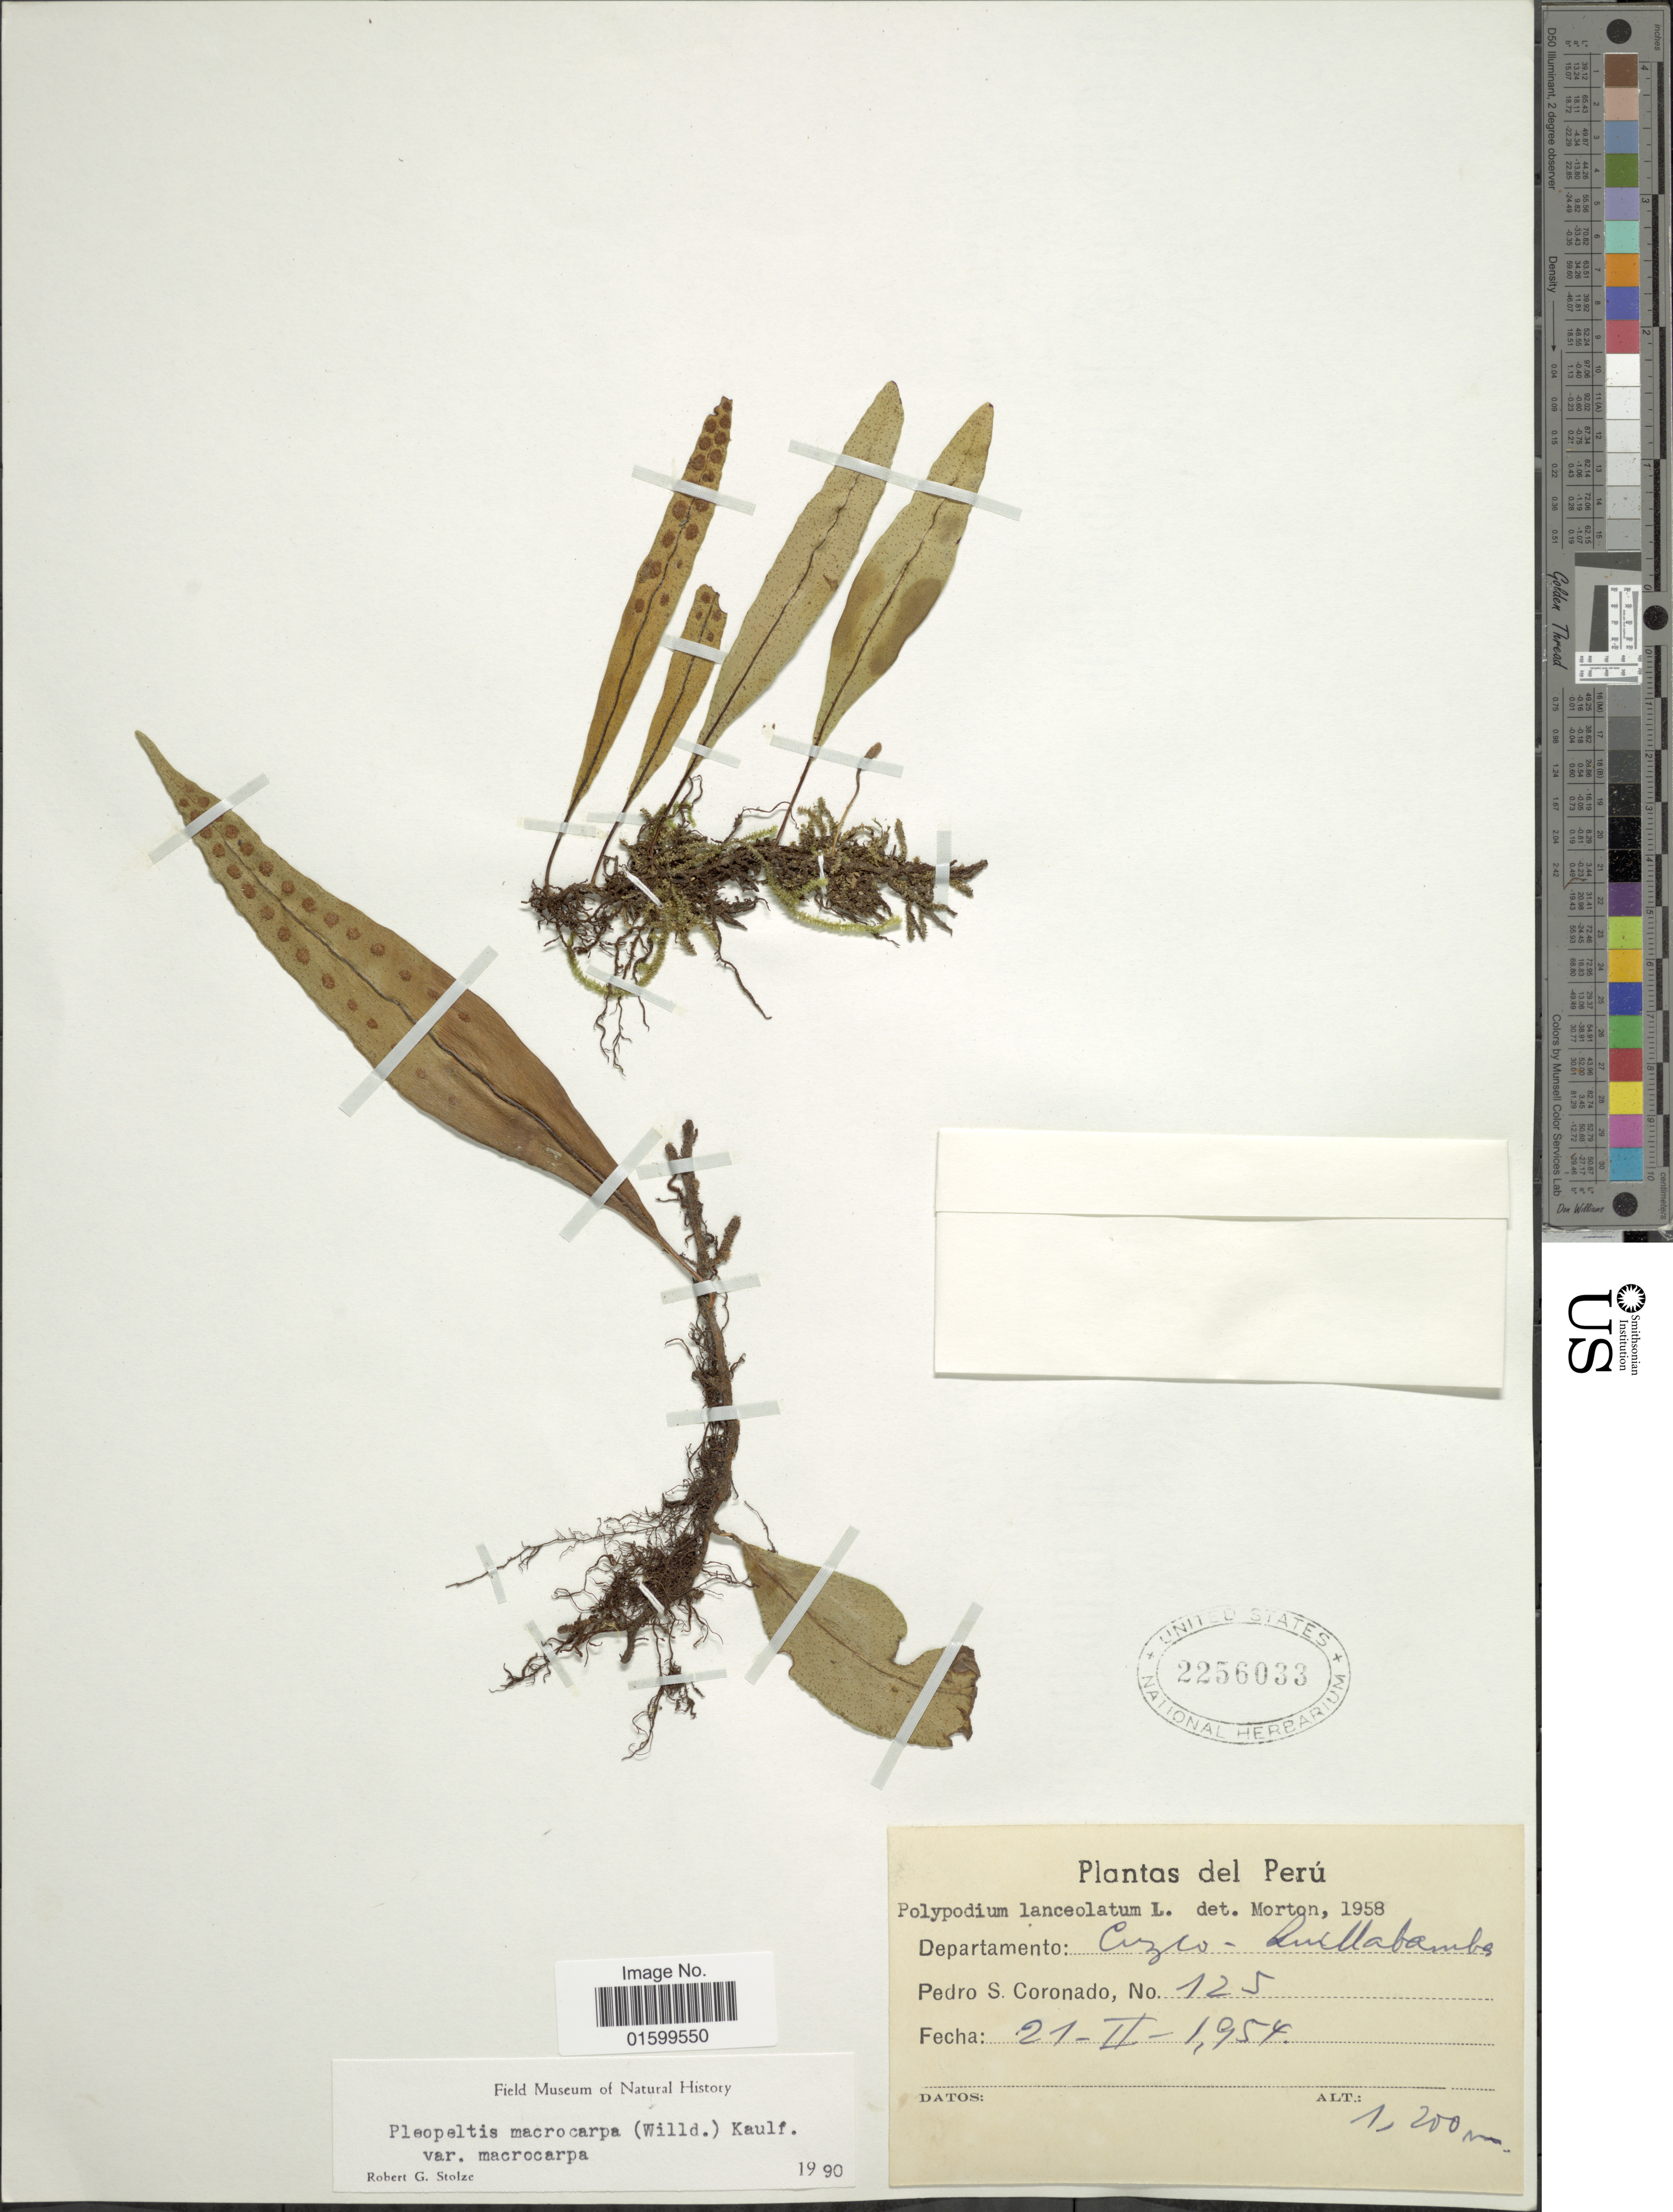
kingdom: Plantae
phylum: Tracheophyta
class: Polypodiopsida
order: Polypodiales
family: Polypodiaceae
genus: Pleopeltis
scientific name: Pleopeltis macrocarpa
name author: (Bory ex Willd.) Kaulf.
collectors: P. Coronado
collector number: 125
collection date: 1954-02-21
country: Peru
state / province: Cusco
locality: Quillabamba, Departamento Cuzco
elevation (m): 1200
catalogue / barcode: US 2256033